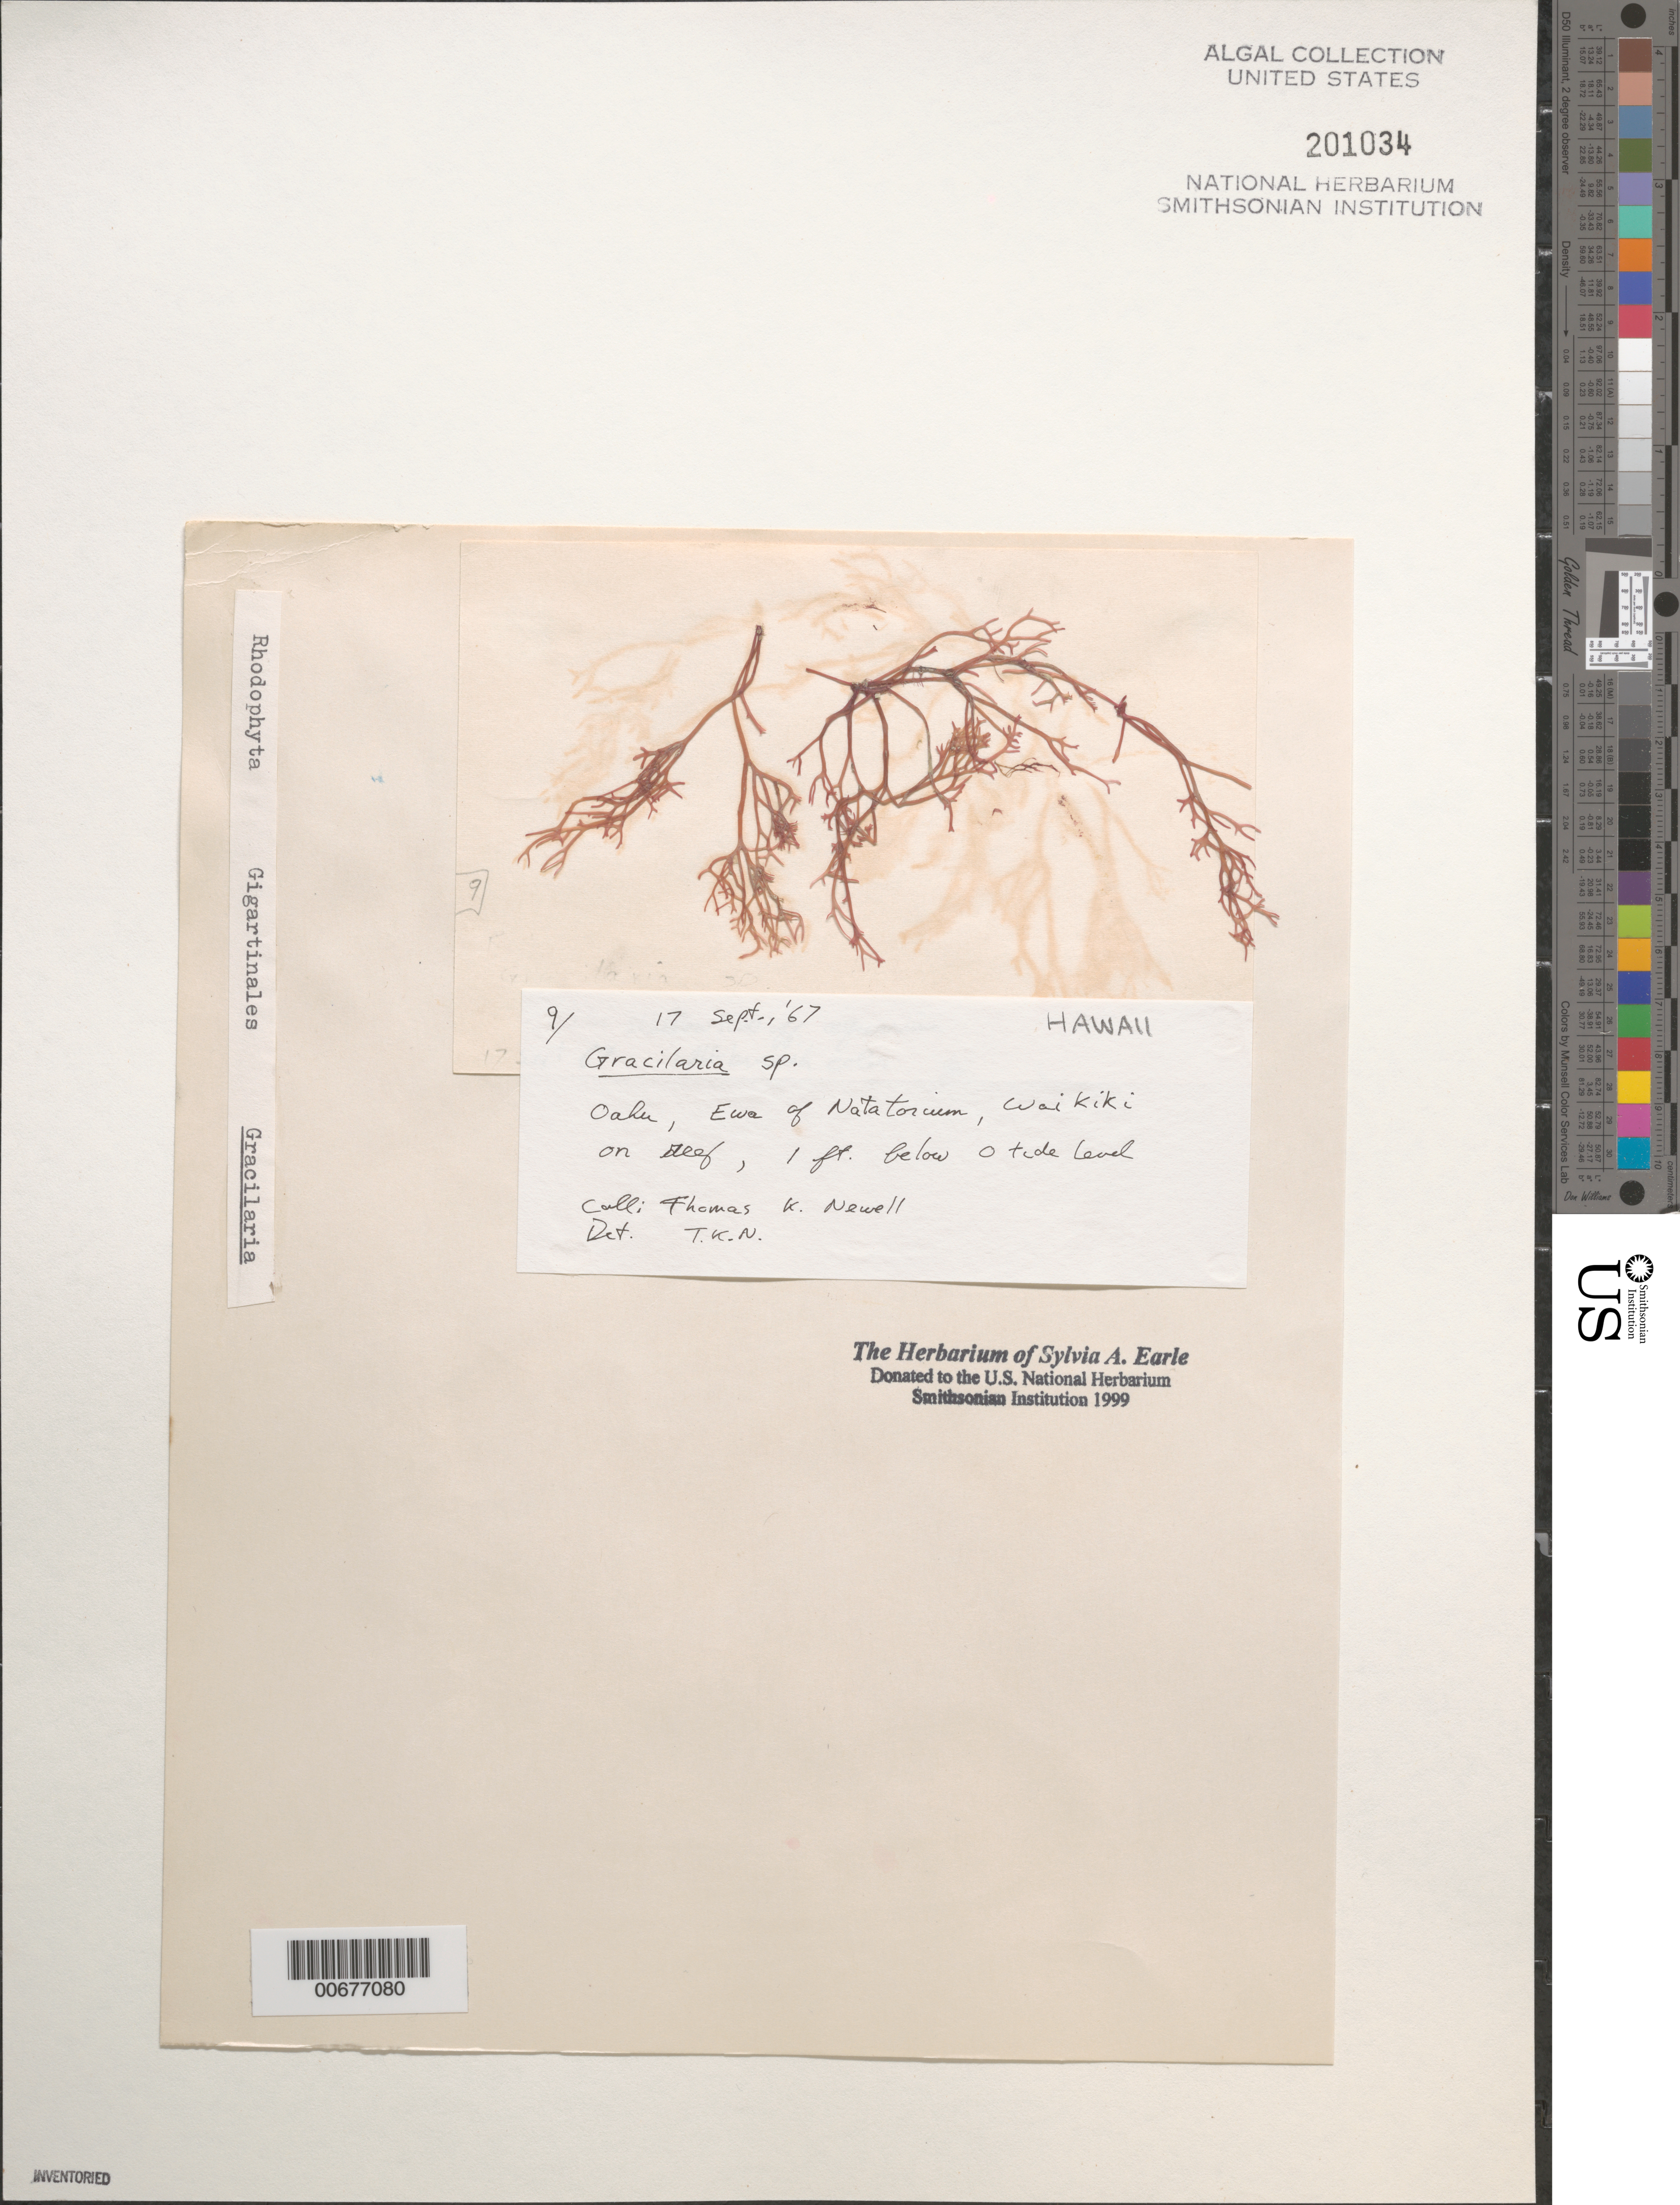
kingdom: Plantae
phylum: Rhodophyta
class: Florideophyceae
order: Gracilariales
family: Gracilariaceae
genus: Gracilaria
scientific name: Gracilaria sp.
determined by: Newell, Thomas K.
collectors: T. K. Newell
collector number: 9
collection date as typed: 17 Sep 1968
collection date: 1968-09-17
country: United States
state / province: Hawaii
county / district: Honolulu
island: Oahu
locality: Waikiki, Ewa of Natatorium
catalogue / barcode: US 201034